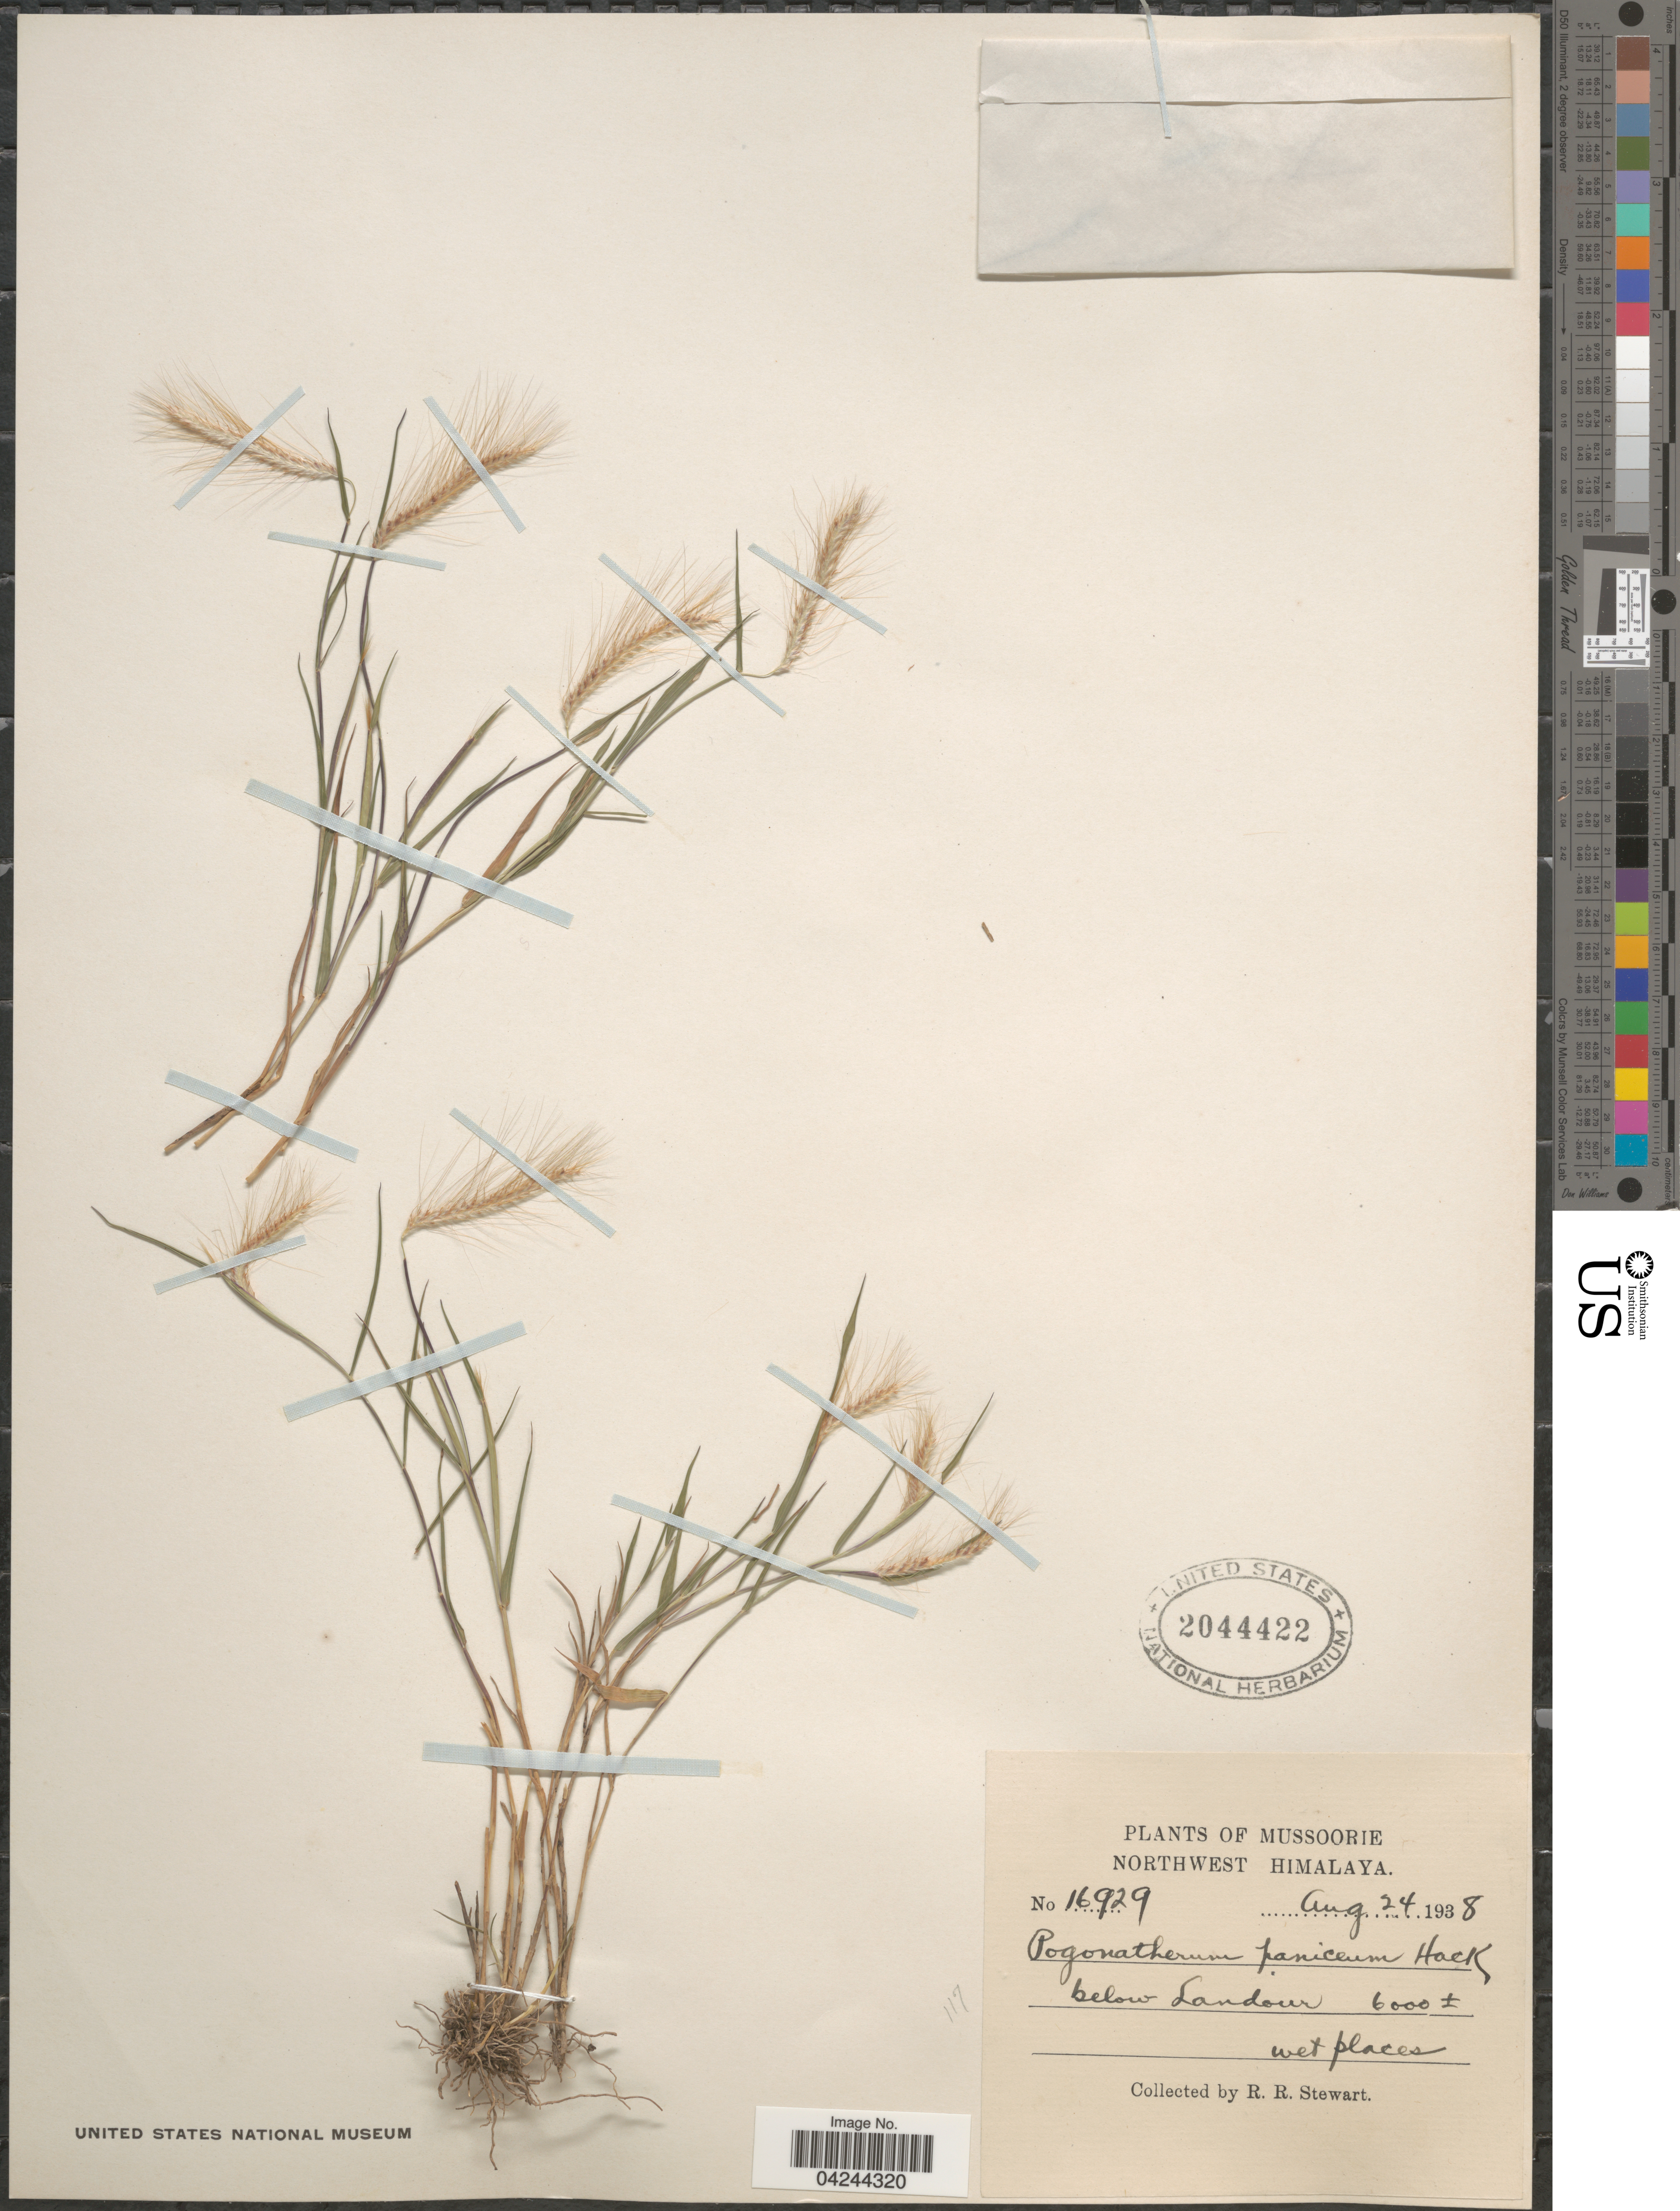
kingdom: Plantae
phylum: Tracheophyta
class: Liliopsida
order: Poales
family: Poaceae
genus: Pogonatherum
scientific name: Pogonatherum crinitum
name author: (Thunb.) Kunth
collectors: R. Stewart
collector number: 16929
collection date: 1938-08-24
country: India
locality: Mussoorie. Northwest Himalaya. Below Landour.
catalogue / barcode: US 2044422